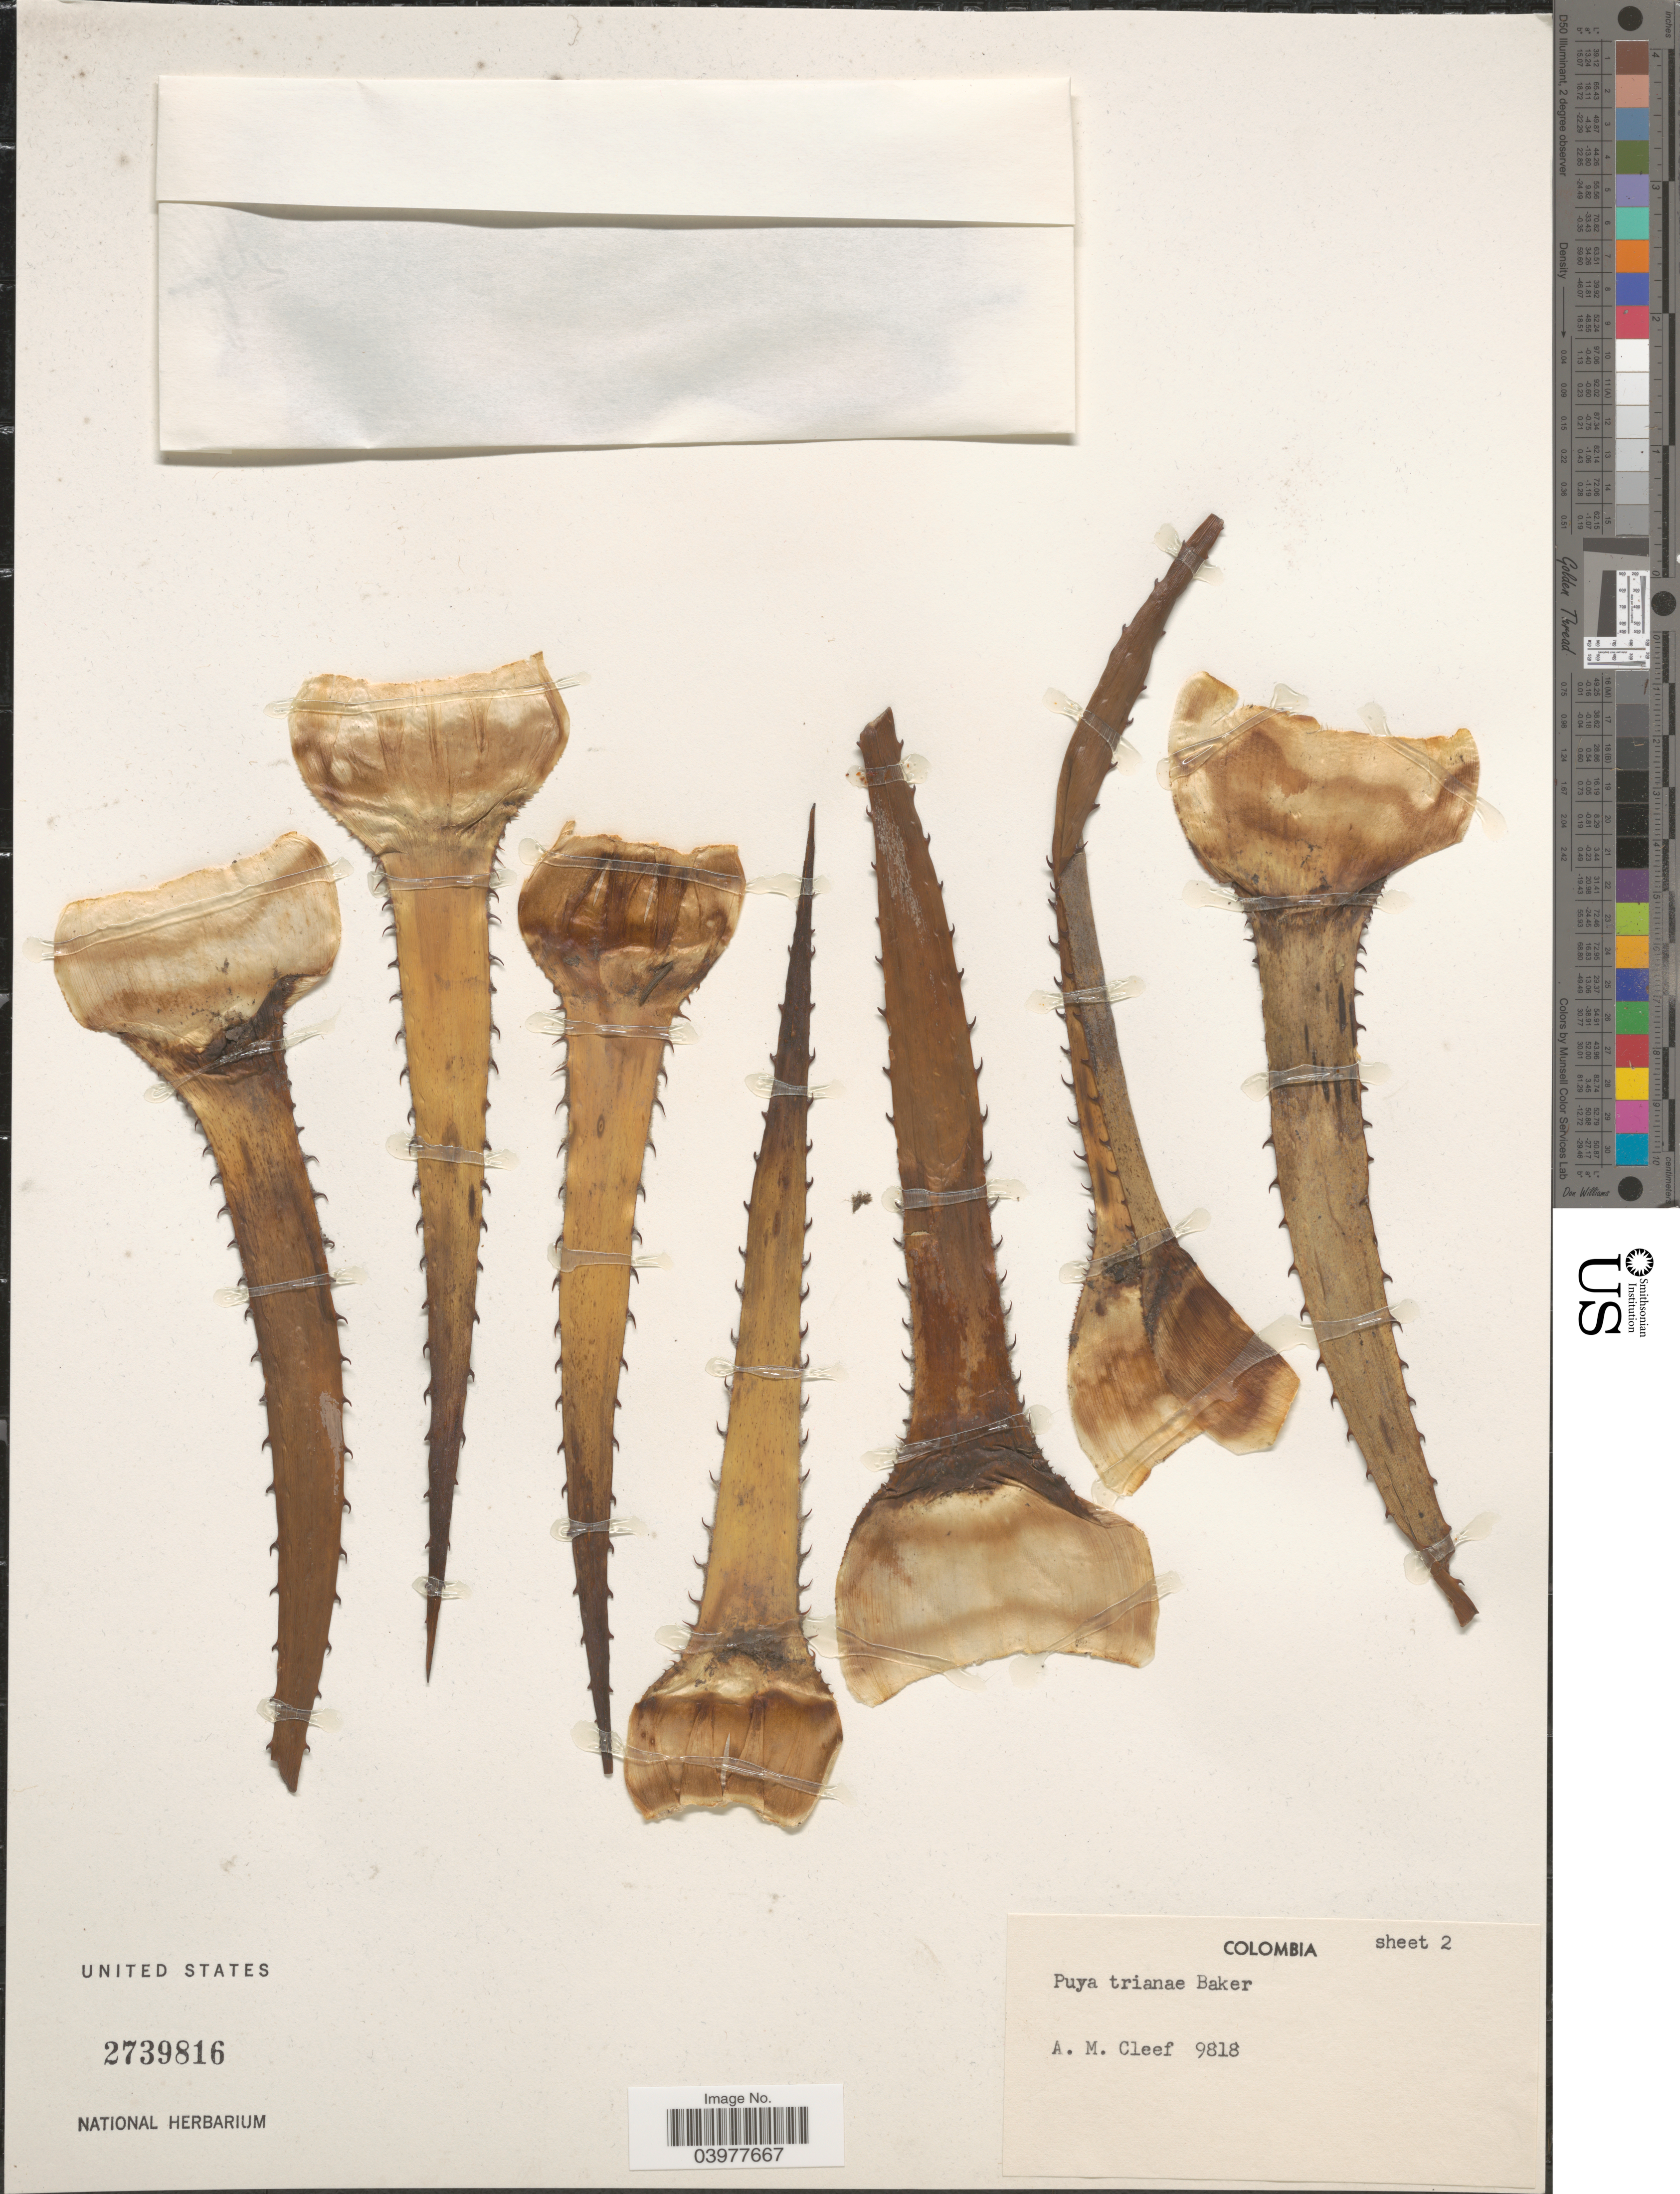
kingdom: Plantae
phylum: Tracheophyta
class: Liliopsida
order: Poales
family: Bromeliaceae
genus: Puya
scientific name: Puya trianae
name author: Baker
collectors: A. M. Cleef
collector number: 9818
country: Colombia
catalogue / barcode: US 2739816